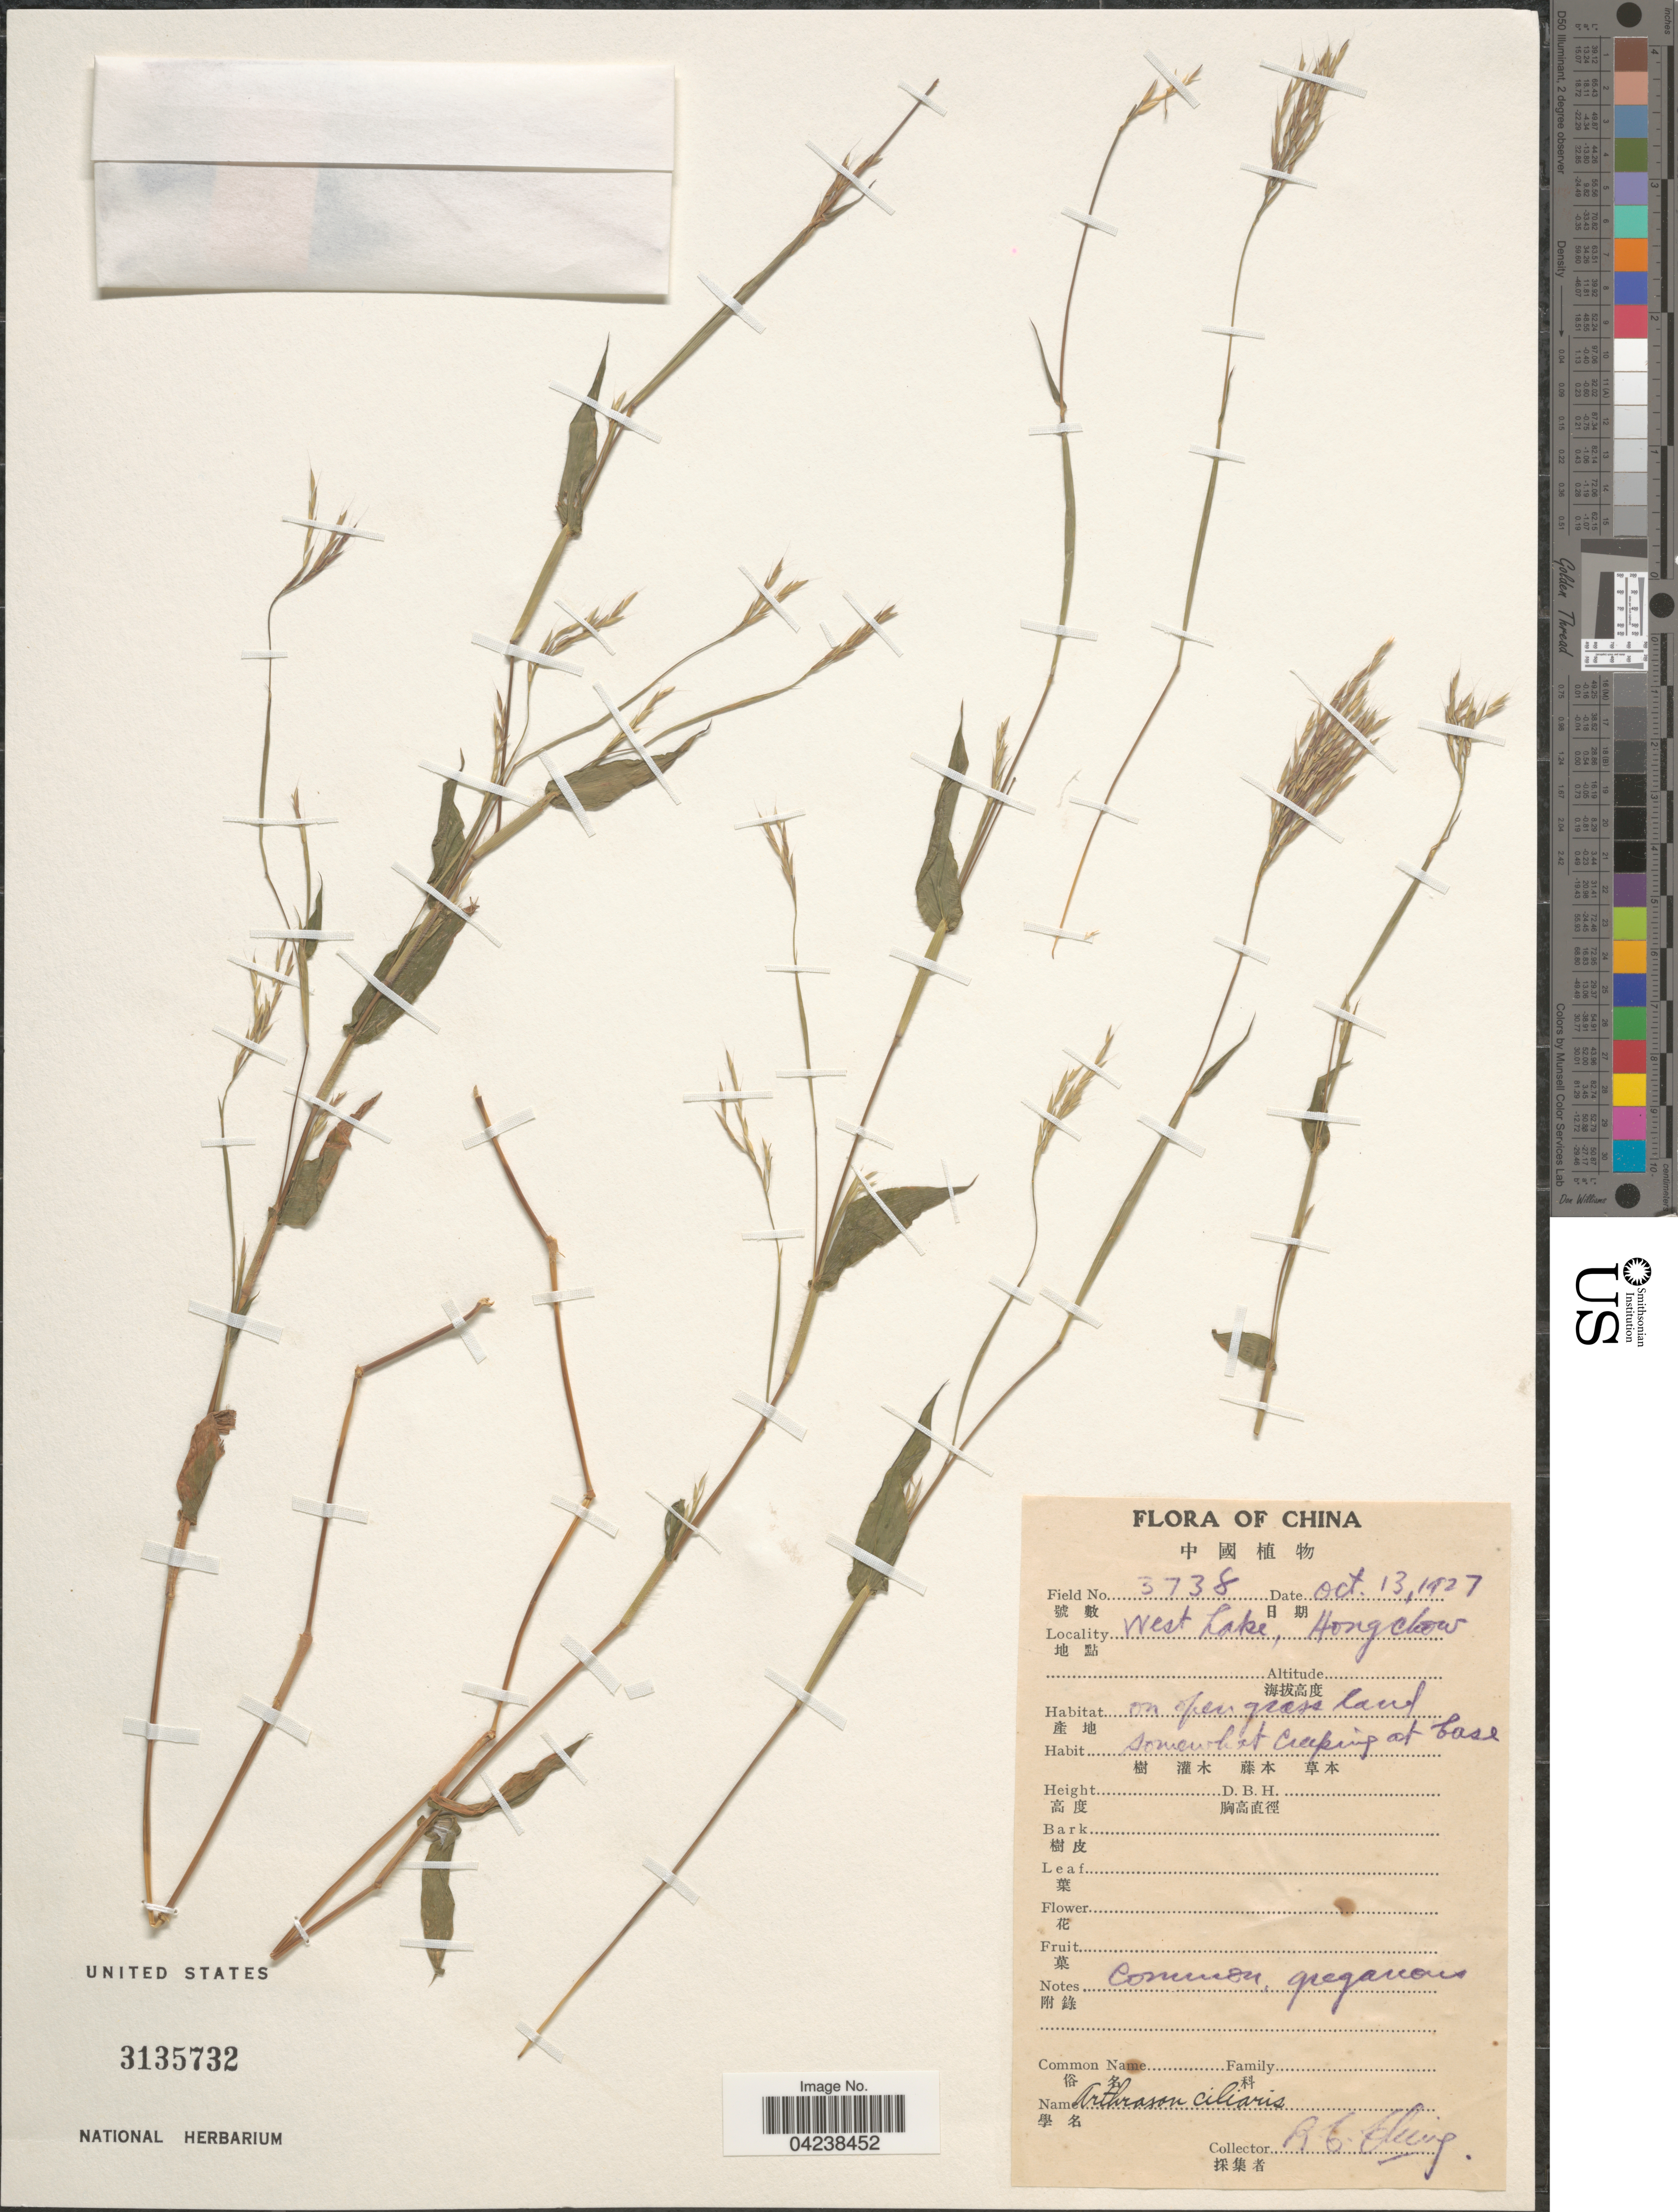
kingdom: Plantae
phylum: Tracheophyta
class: Liliopsida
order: Poales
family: Poaceae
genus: Arthraxon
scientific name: Arthraxon hispidus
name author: (Thunb.) Makino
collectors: R. C. Ching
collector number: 3738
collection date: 1927-10-13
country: China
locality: West Lake, Hongchow.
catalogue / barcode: US 3135732